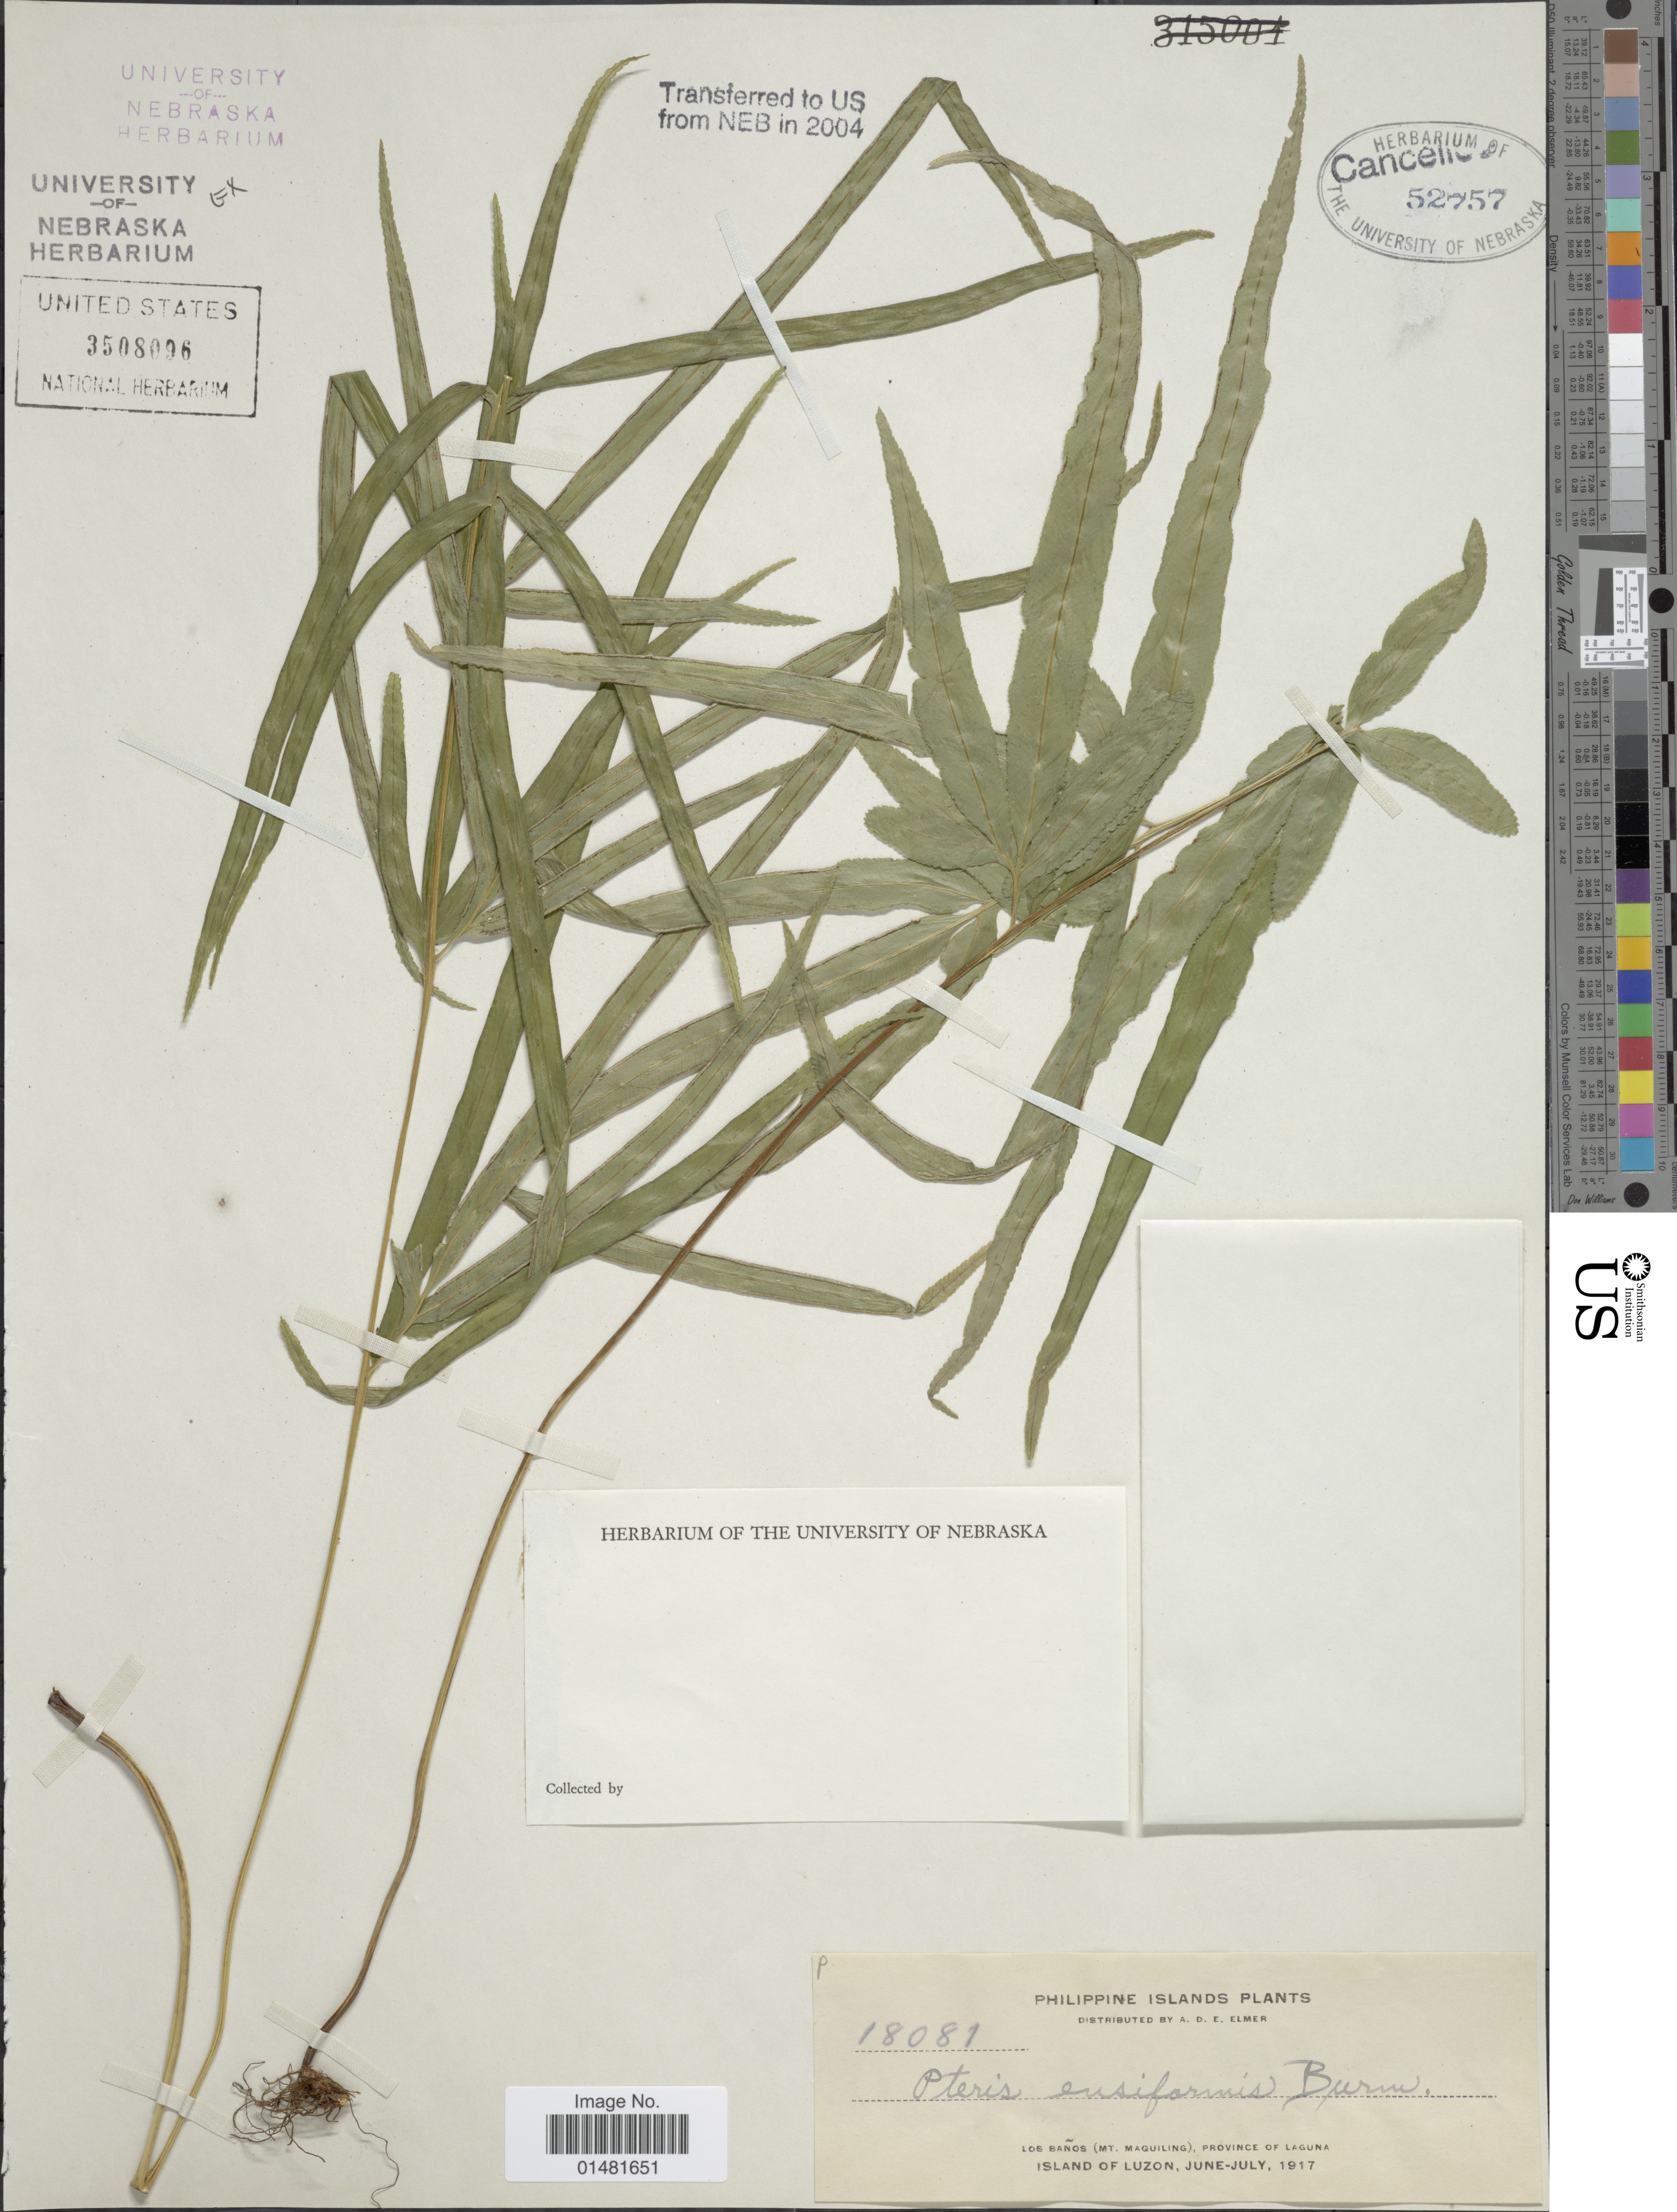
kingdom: Plantae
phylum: Tracheophyta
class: Polypodiopsida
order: Polypodiales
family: Pteridaceae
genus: Pteris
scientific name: Pteris ensiformis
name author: Burm. f.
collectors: A. D. E. Elmer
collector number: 18081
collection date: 1917-06/1917-07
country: Philippines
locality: Philippine Islands Plants, Los Baños (Mt. Maquiling), Province of Laguna, Island of Luzon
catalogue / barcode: US 3508096